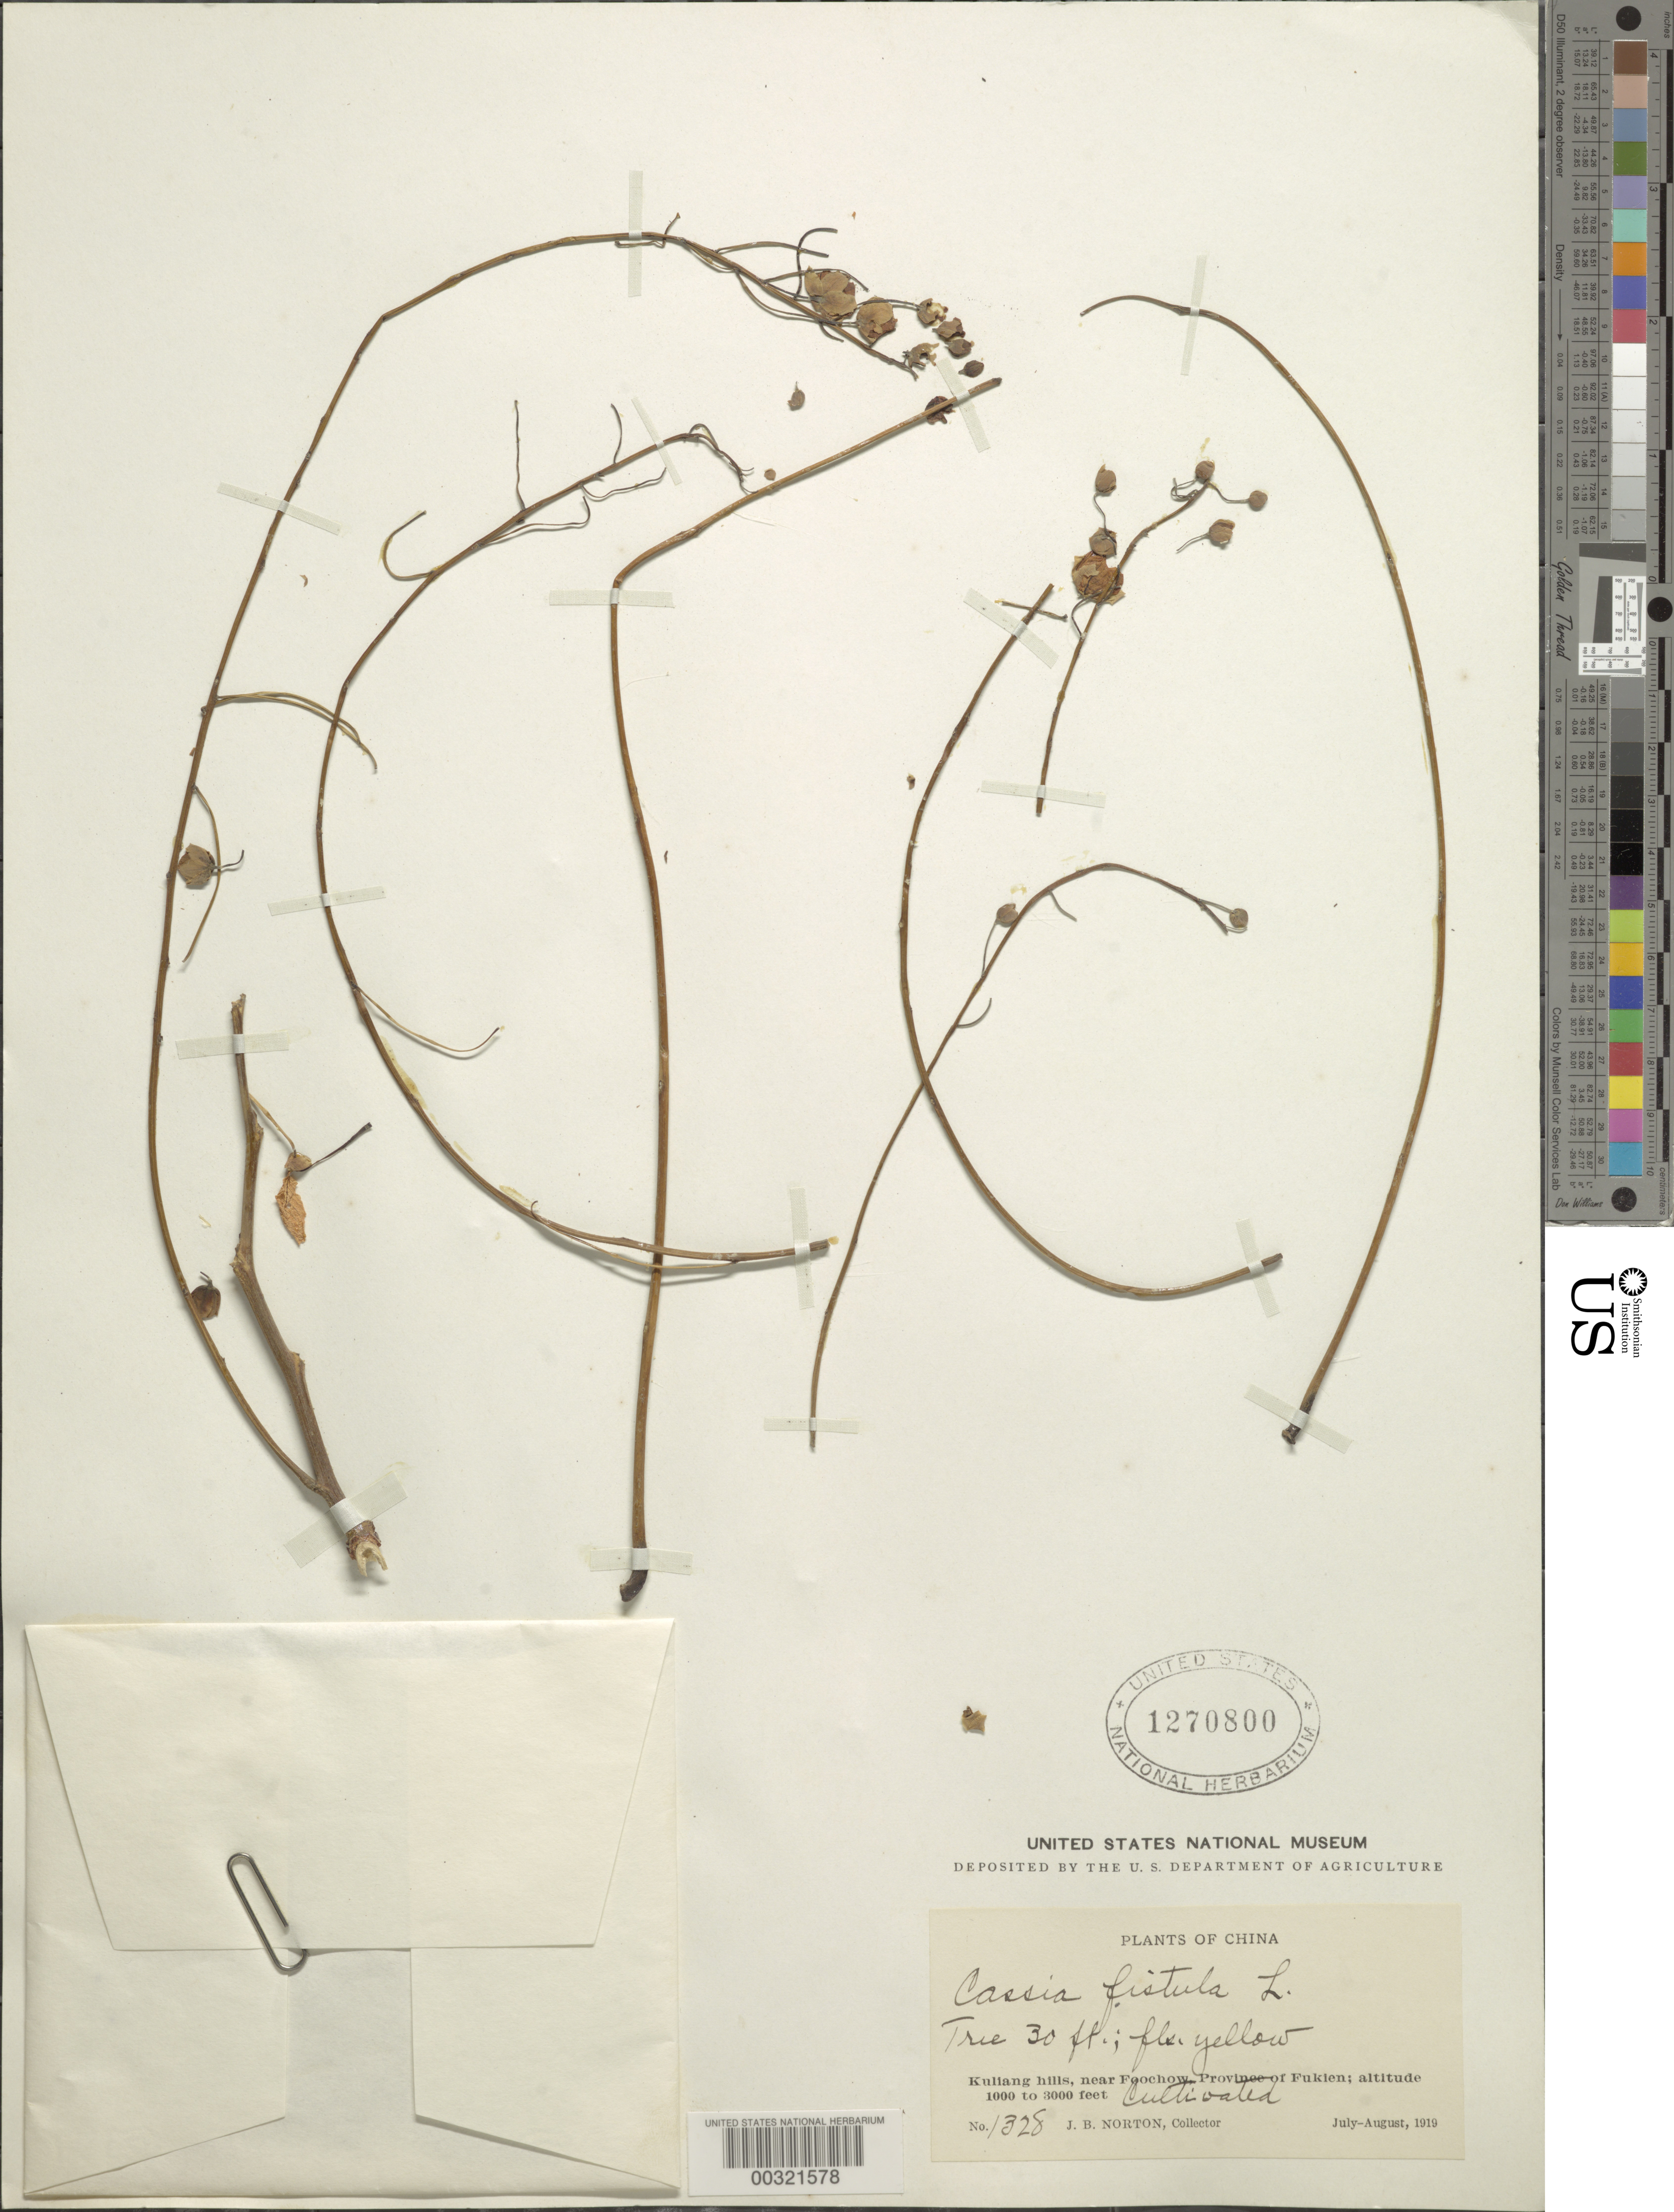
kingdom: Plantae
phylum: Tracheophyta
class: Magnoliopsida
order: Fabales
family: Fabaceae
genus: Cassia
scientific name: Cassia fistula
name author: L.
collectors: J. Norton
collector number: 1328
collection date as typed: Jul 1919 to -- Aug 1919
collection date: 1919-07/1919-08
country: China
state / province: Fujian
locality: Kuliang hills, near foochow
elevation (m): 305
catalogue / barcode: US 1270800